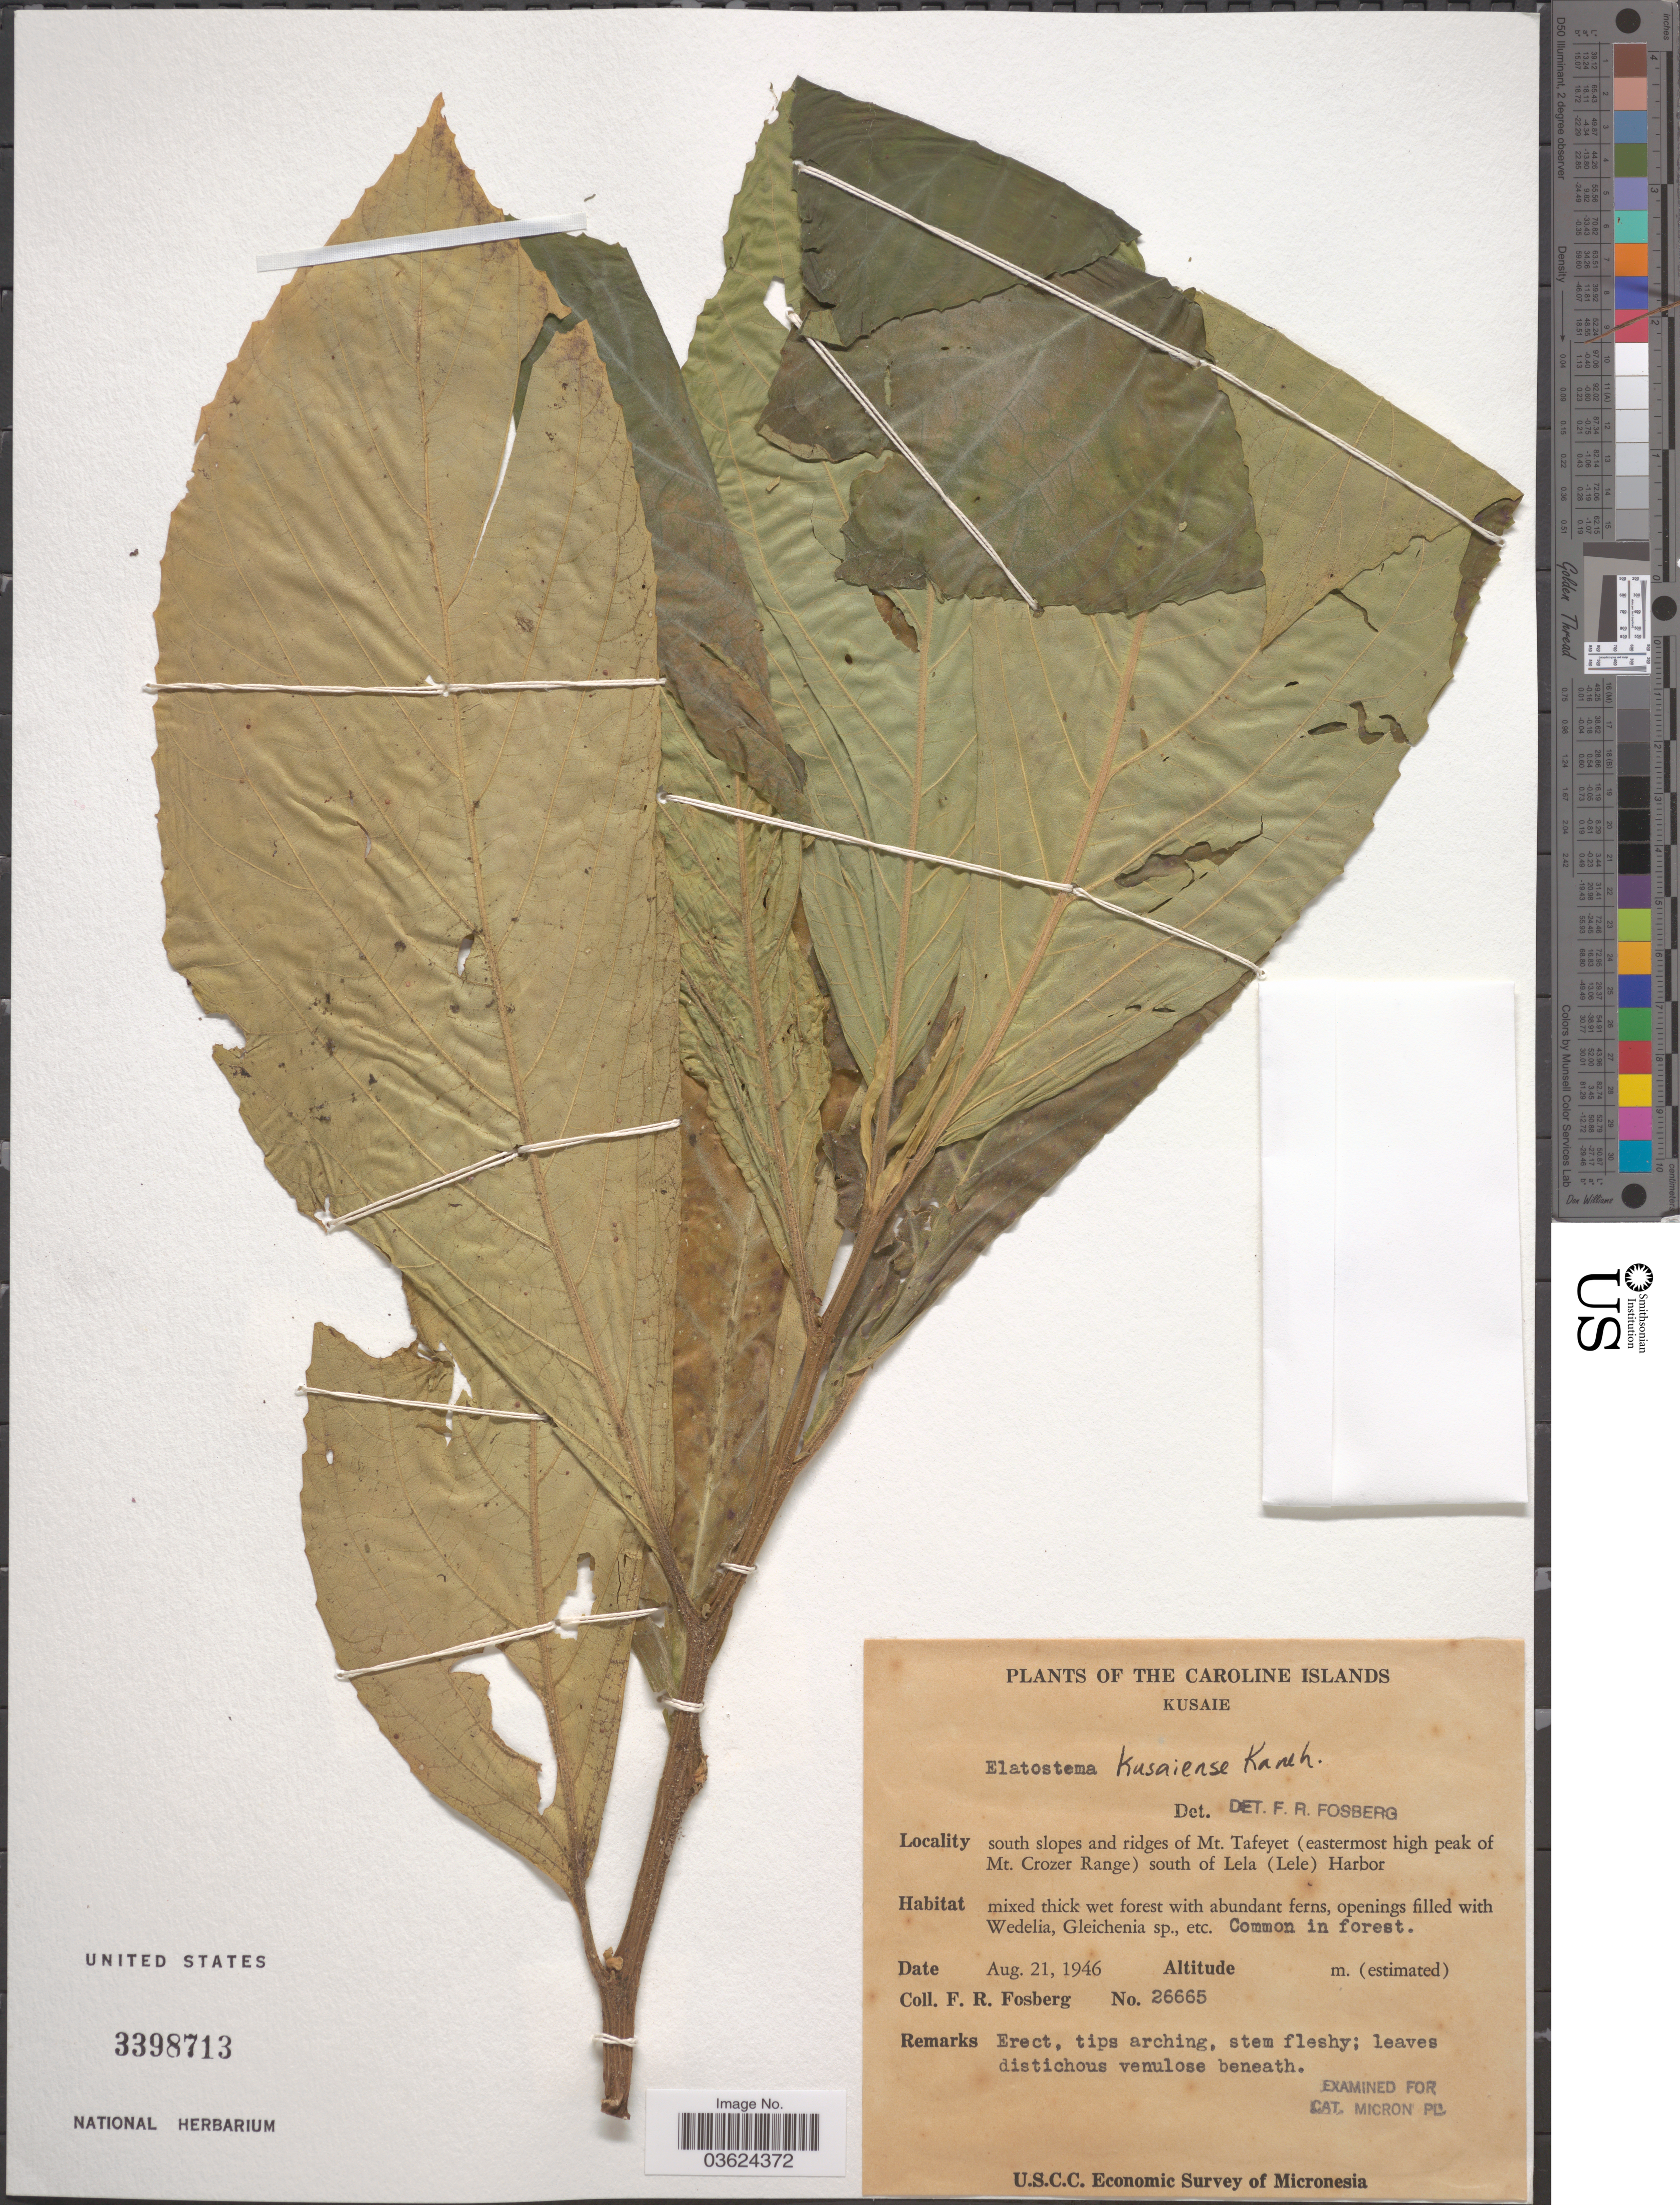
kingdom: Plantae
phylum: Tracheophyta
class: Magnoliopsida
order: Rosales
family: Urticaceae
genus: Elatostema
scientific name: Elatostema kusaiense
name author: Kaneh.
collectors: F. R. Fosberg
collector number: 26665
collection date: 1946-08-21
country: Micronesia, Federated States of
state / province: Kosrae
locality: The Caroline Islands. Kusaie. South slopes and ridges of Mt. Tafeyet (easternmost high peak of Mt. Crozer Range) south of Lela (Lele) Harbor.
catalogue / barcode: US 3398713